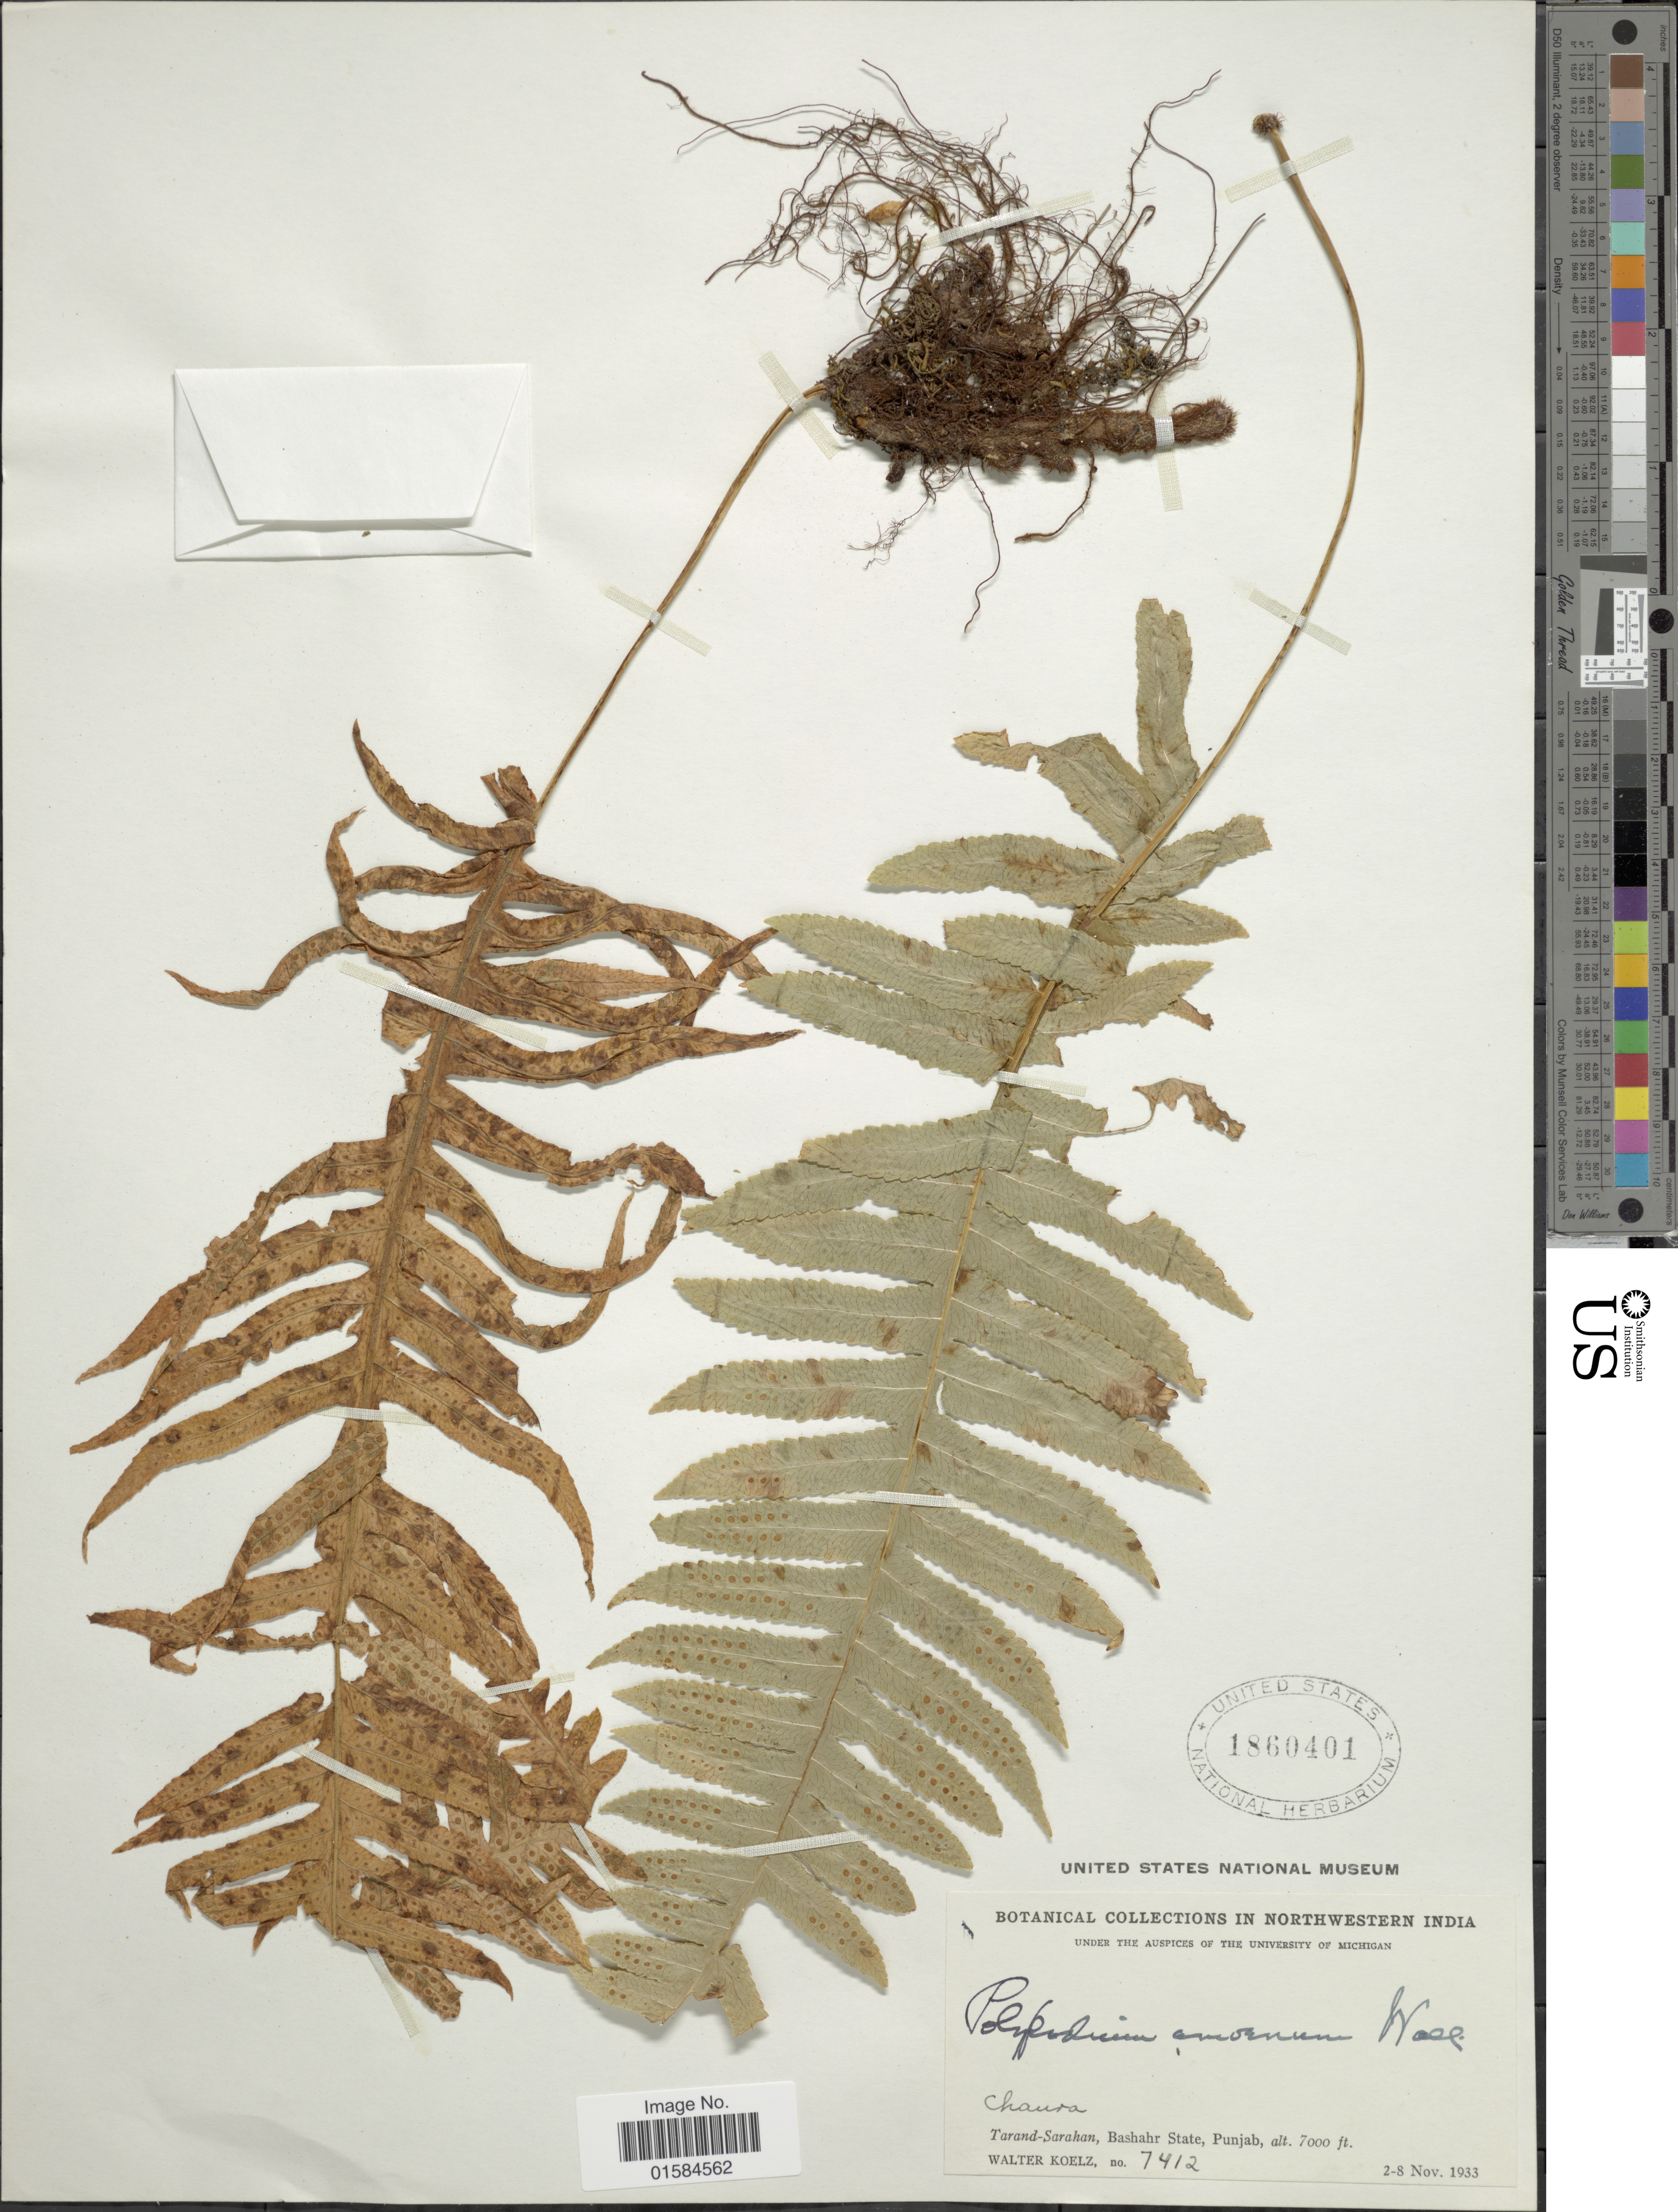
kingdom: Plantae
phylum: Tracheophyta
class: Polypodiopsida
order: Polypodiales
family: Polypodiaceae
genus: Goniophlebium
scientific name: Goniophlebium amoenum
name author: (Wall. ex Mett.) J. Sm.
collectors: W. N. Koelz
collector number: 7412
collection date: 1933-11-02/1933-11-08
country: India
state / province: Punjab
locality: Northwestern India, Tarand-Sarahan, Bashahr State, Punjab, Chaura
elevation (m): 2134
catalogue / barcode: US 1860401